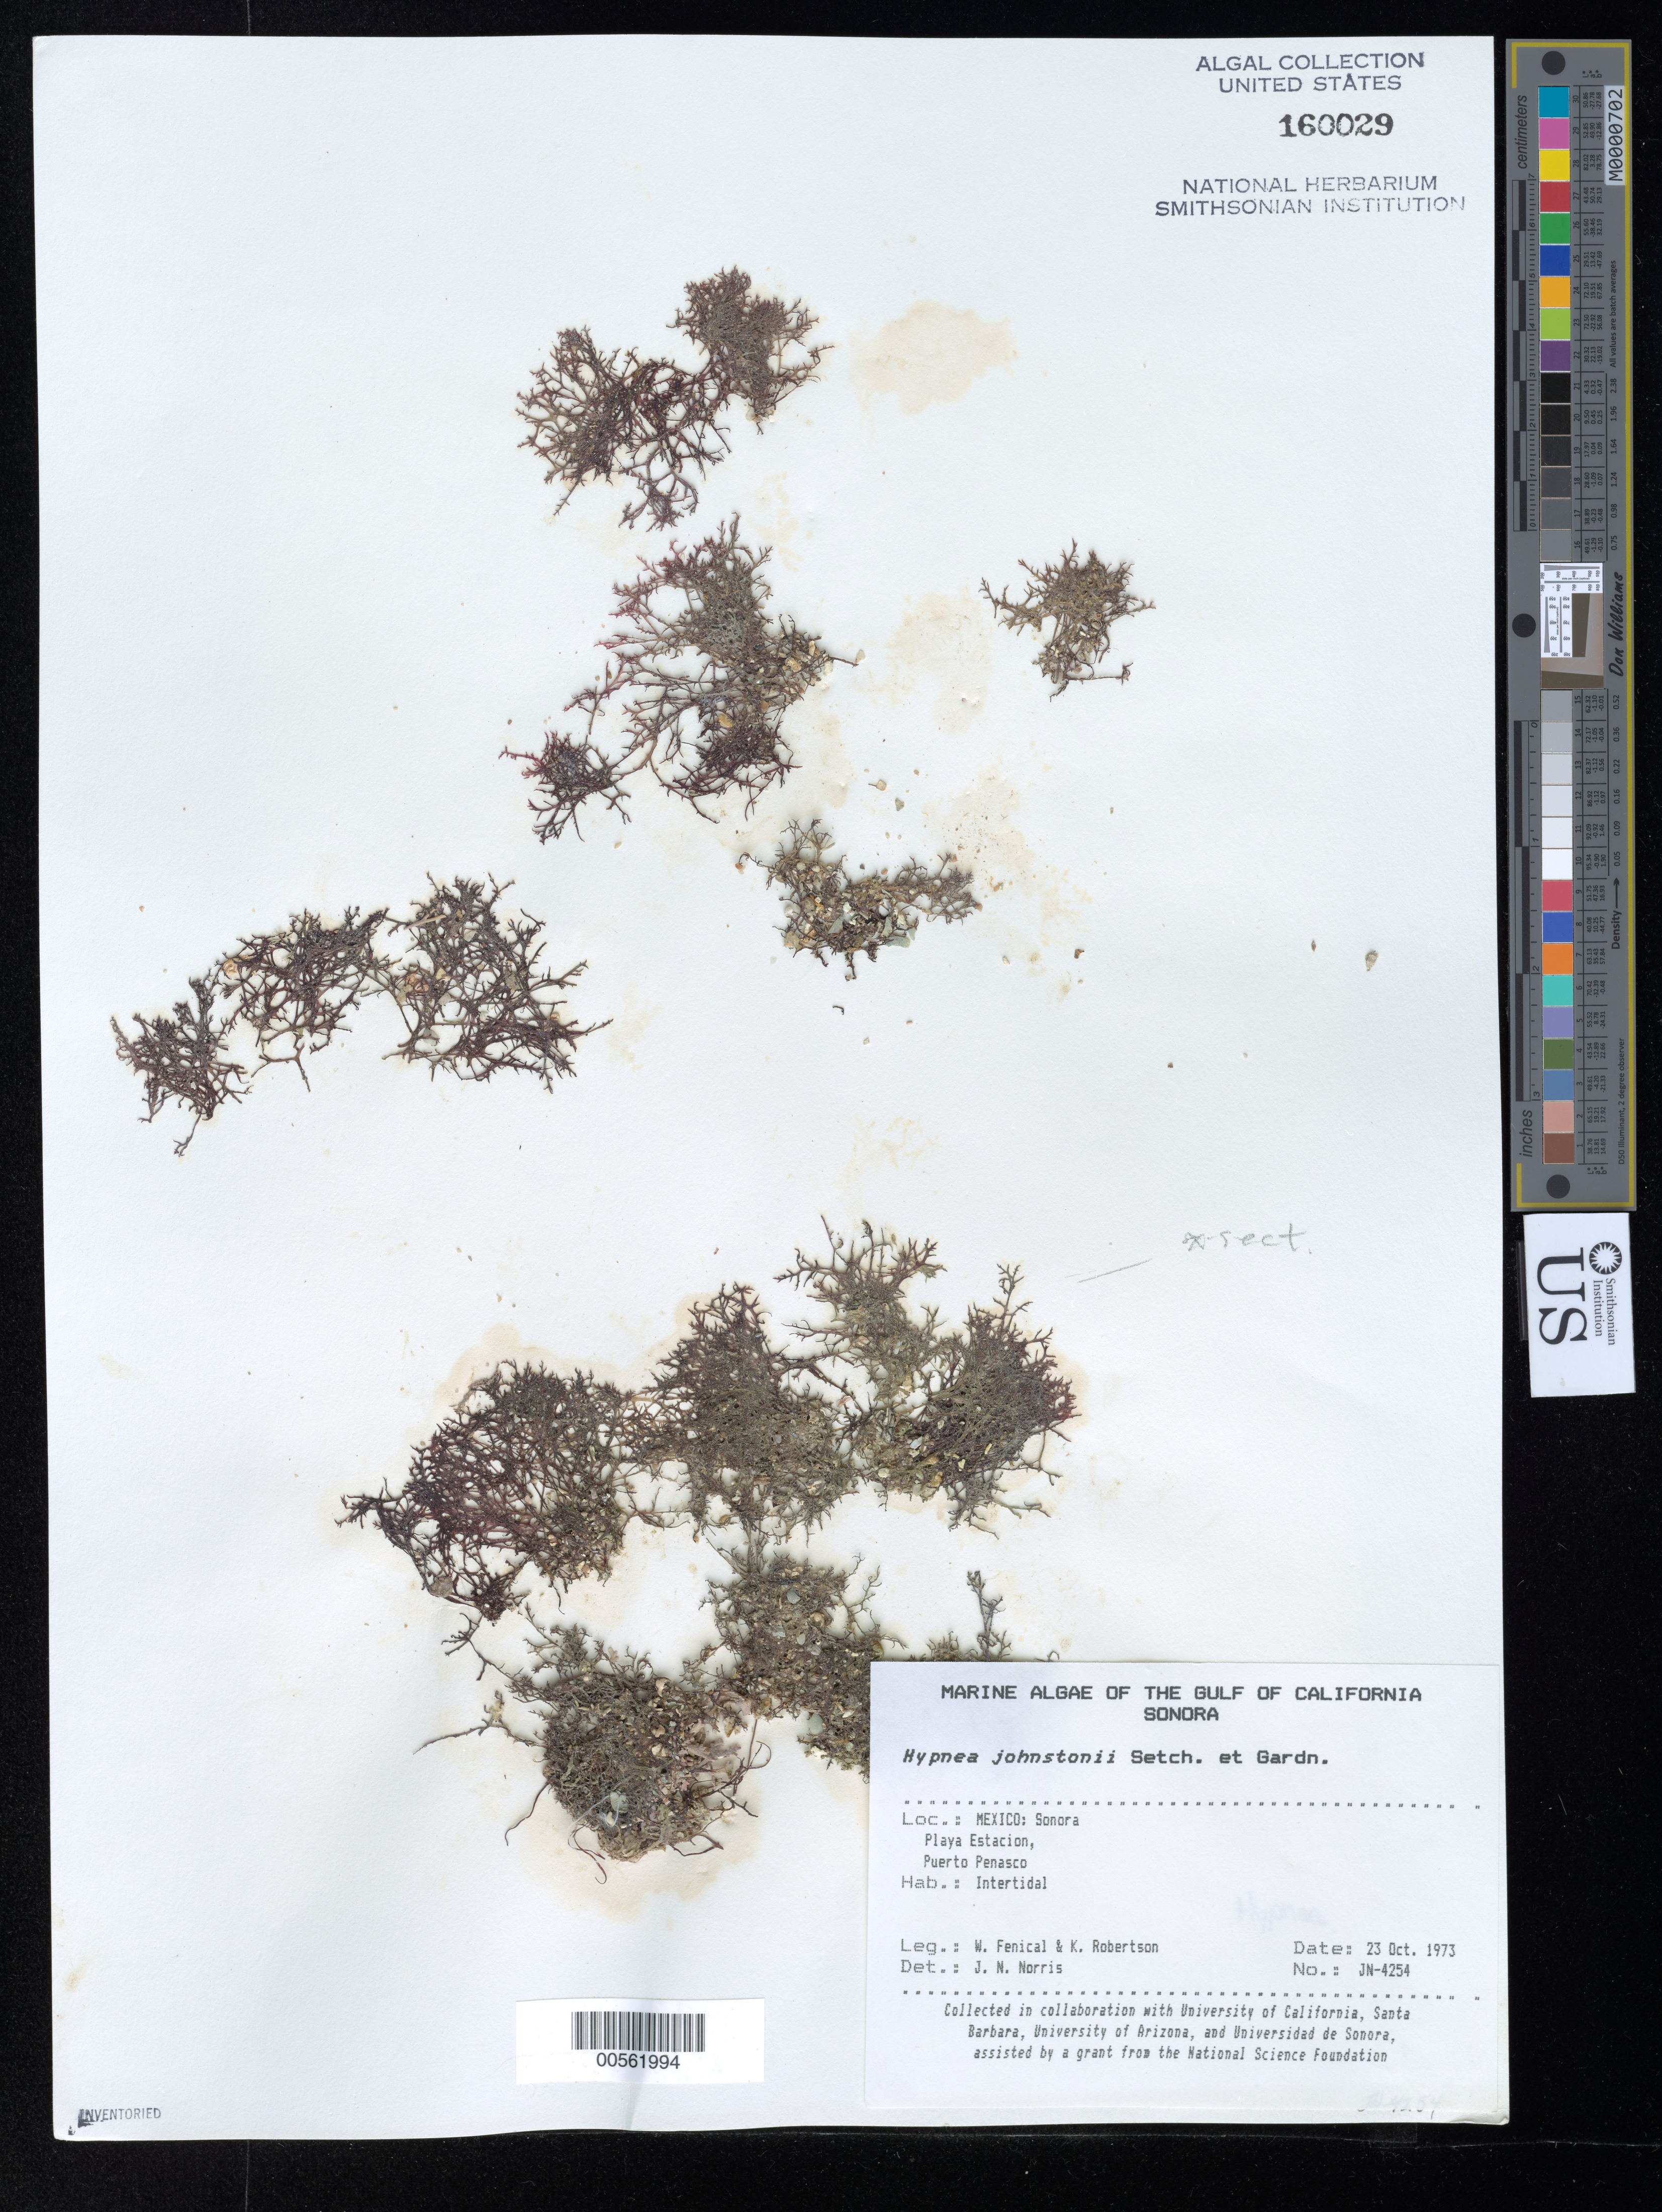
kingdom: Plantae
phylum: Rhodophyta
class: Florideophyceae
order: Gigartinales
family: Cystocloniaceae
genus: Hypnea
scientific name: Hypnea johnstonii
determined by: Norris, James N.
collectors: W. Fenical & K. Robertson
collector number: JN-4254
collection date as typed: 23 Oct 1973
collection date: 1973-10-23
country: Mexico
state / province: Sonora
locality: Playa Estacion, Puerto Penasco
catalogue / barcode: US 160029